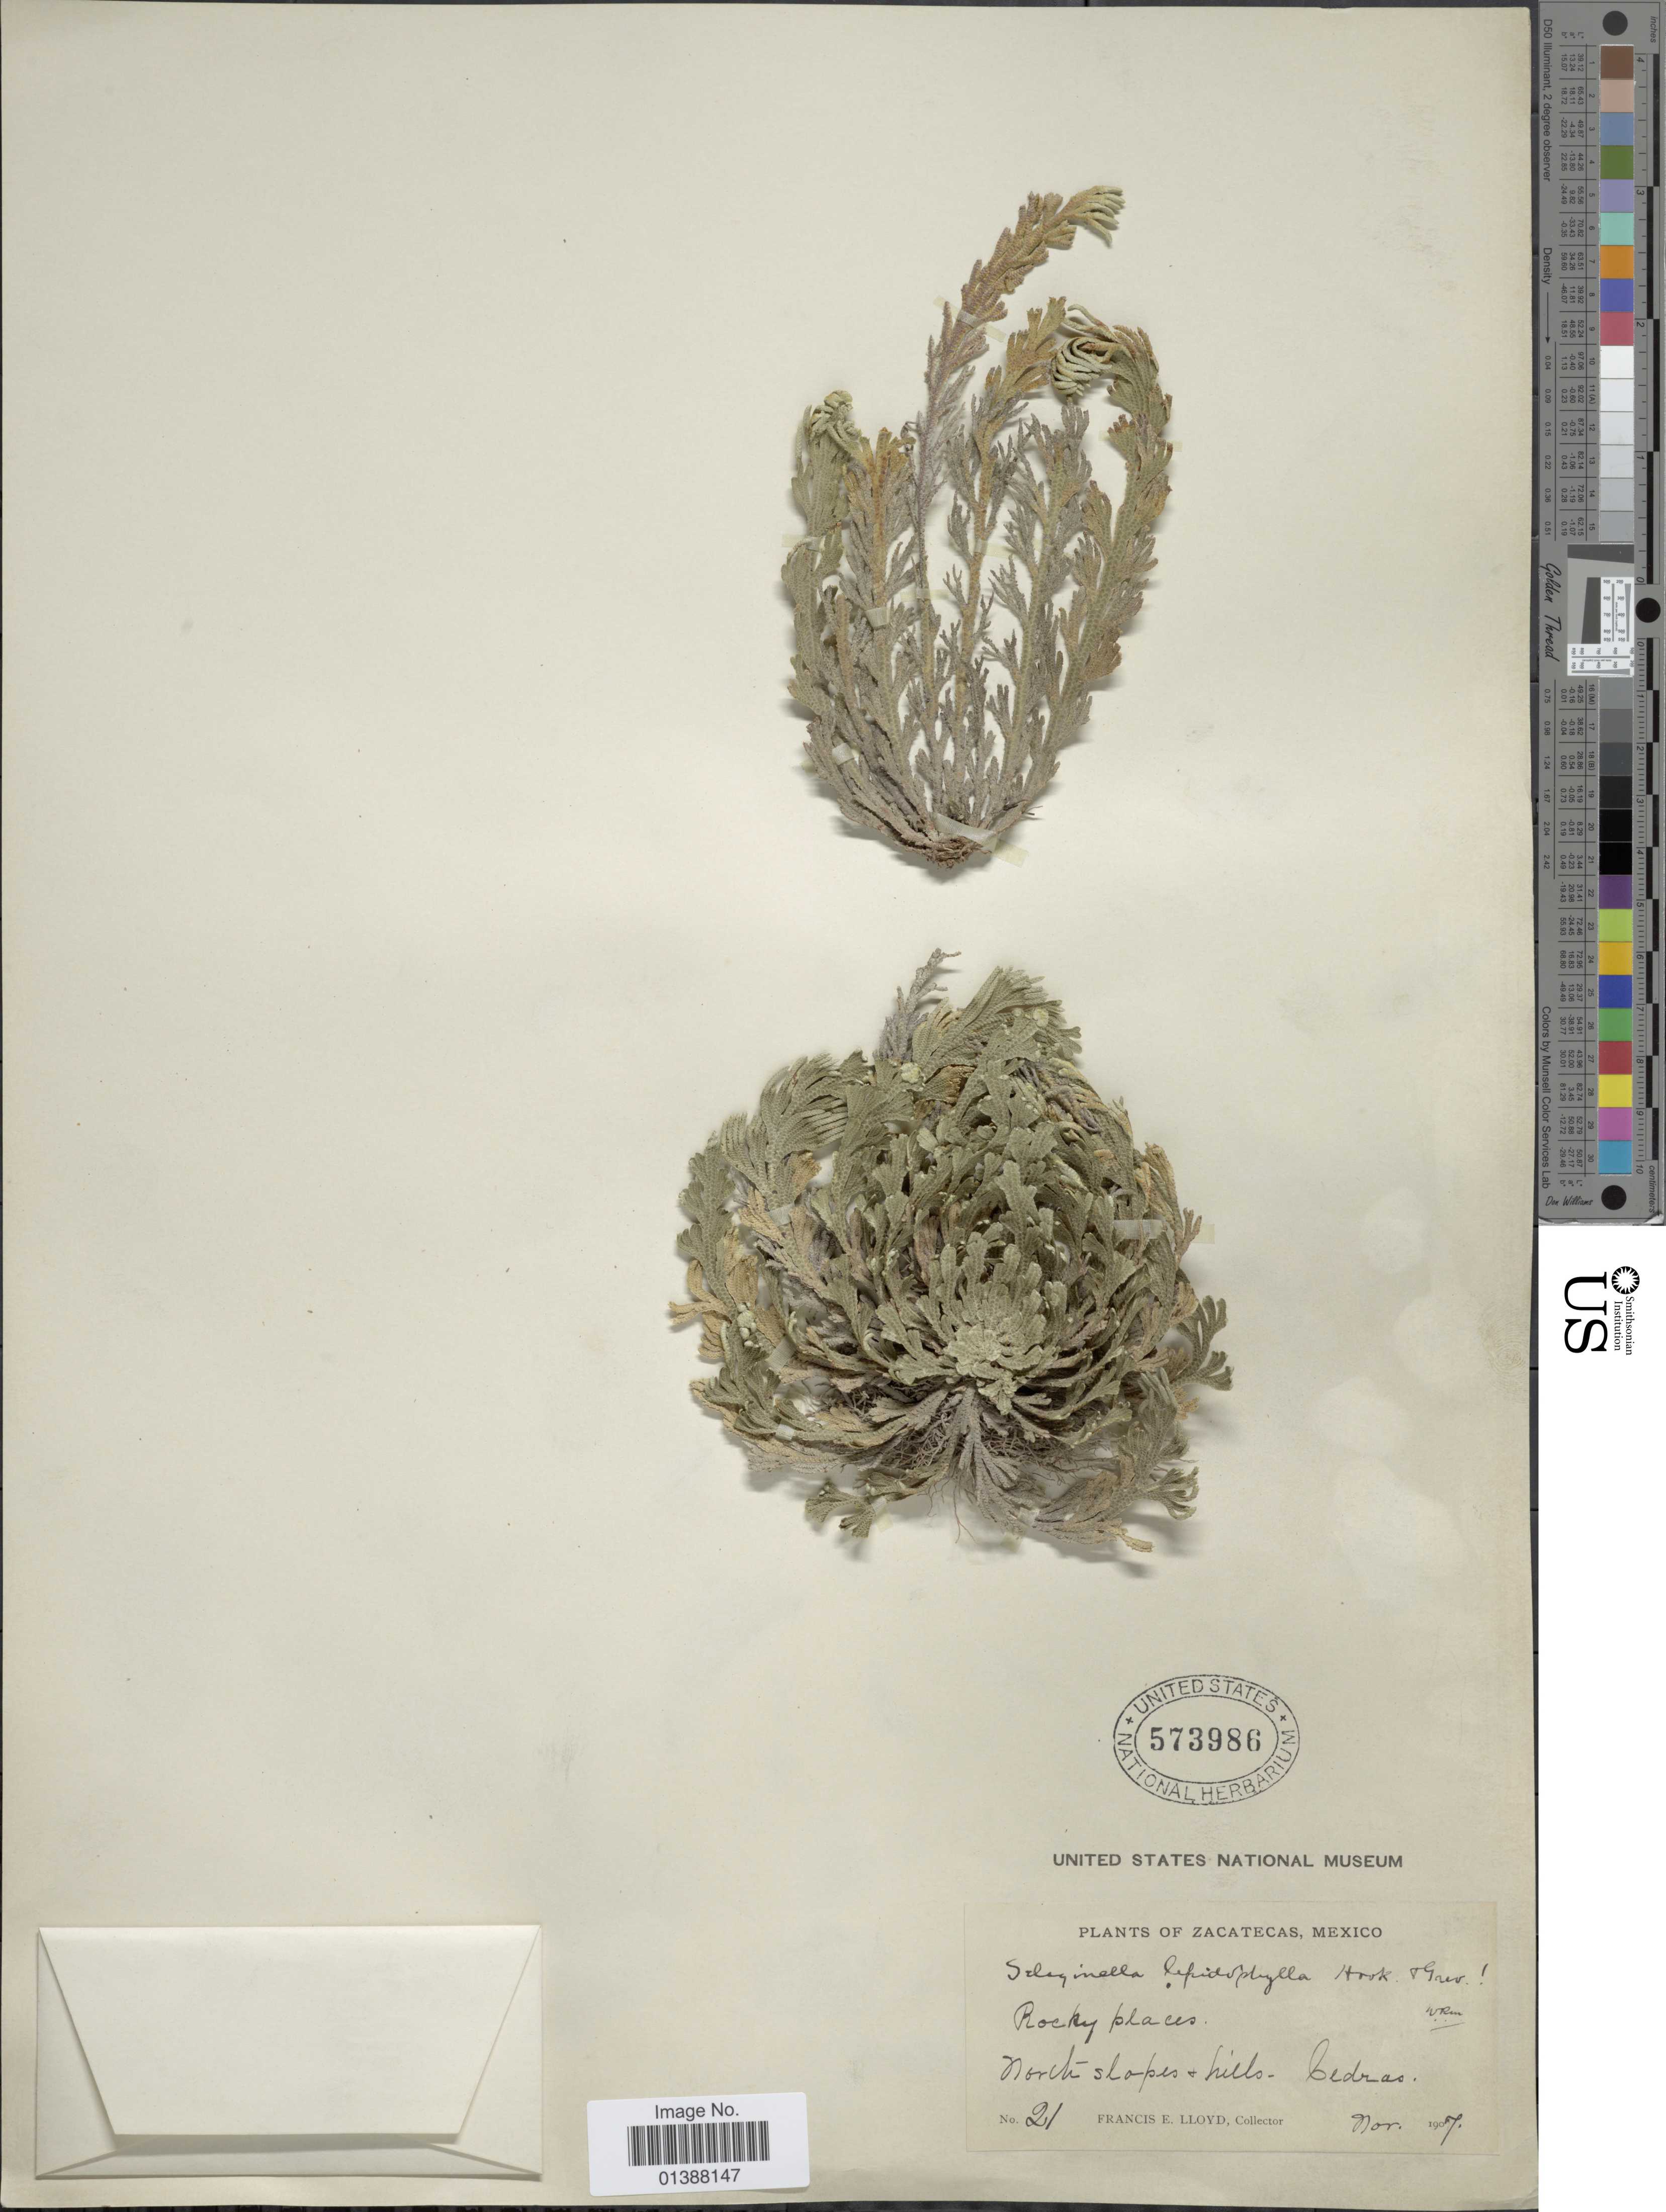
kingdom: Plantae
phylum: Tracheophyta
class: Lycopodiopsida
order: Selaginellales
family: Selaginellaceae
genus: Selaginella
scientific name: Selaginella lepidophylla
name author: (Hook. & Grev.) Spring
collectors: Lloyd, C. E.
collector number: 21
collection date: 1907-11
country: Mexico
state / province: Zacatecas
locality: Rocky places, North slopes + hills - Cedros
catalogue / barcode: US 573986